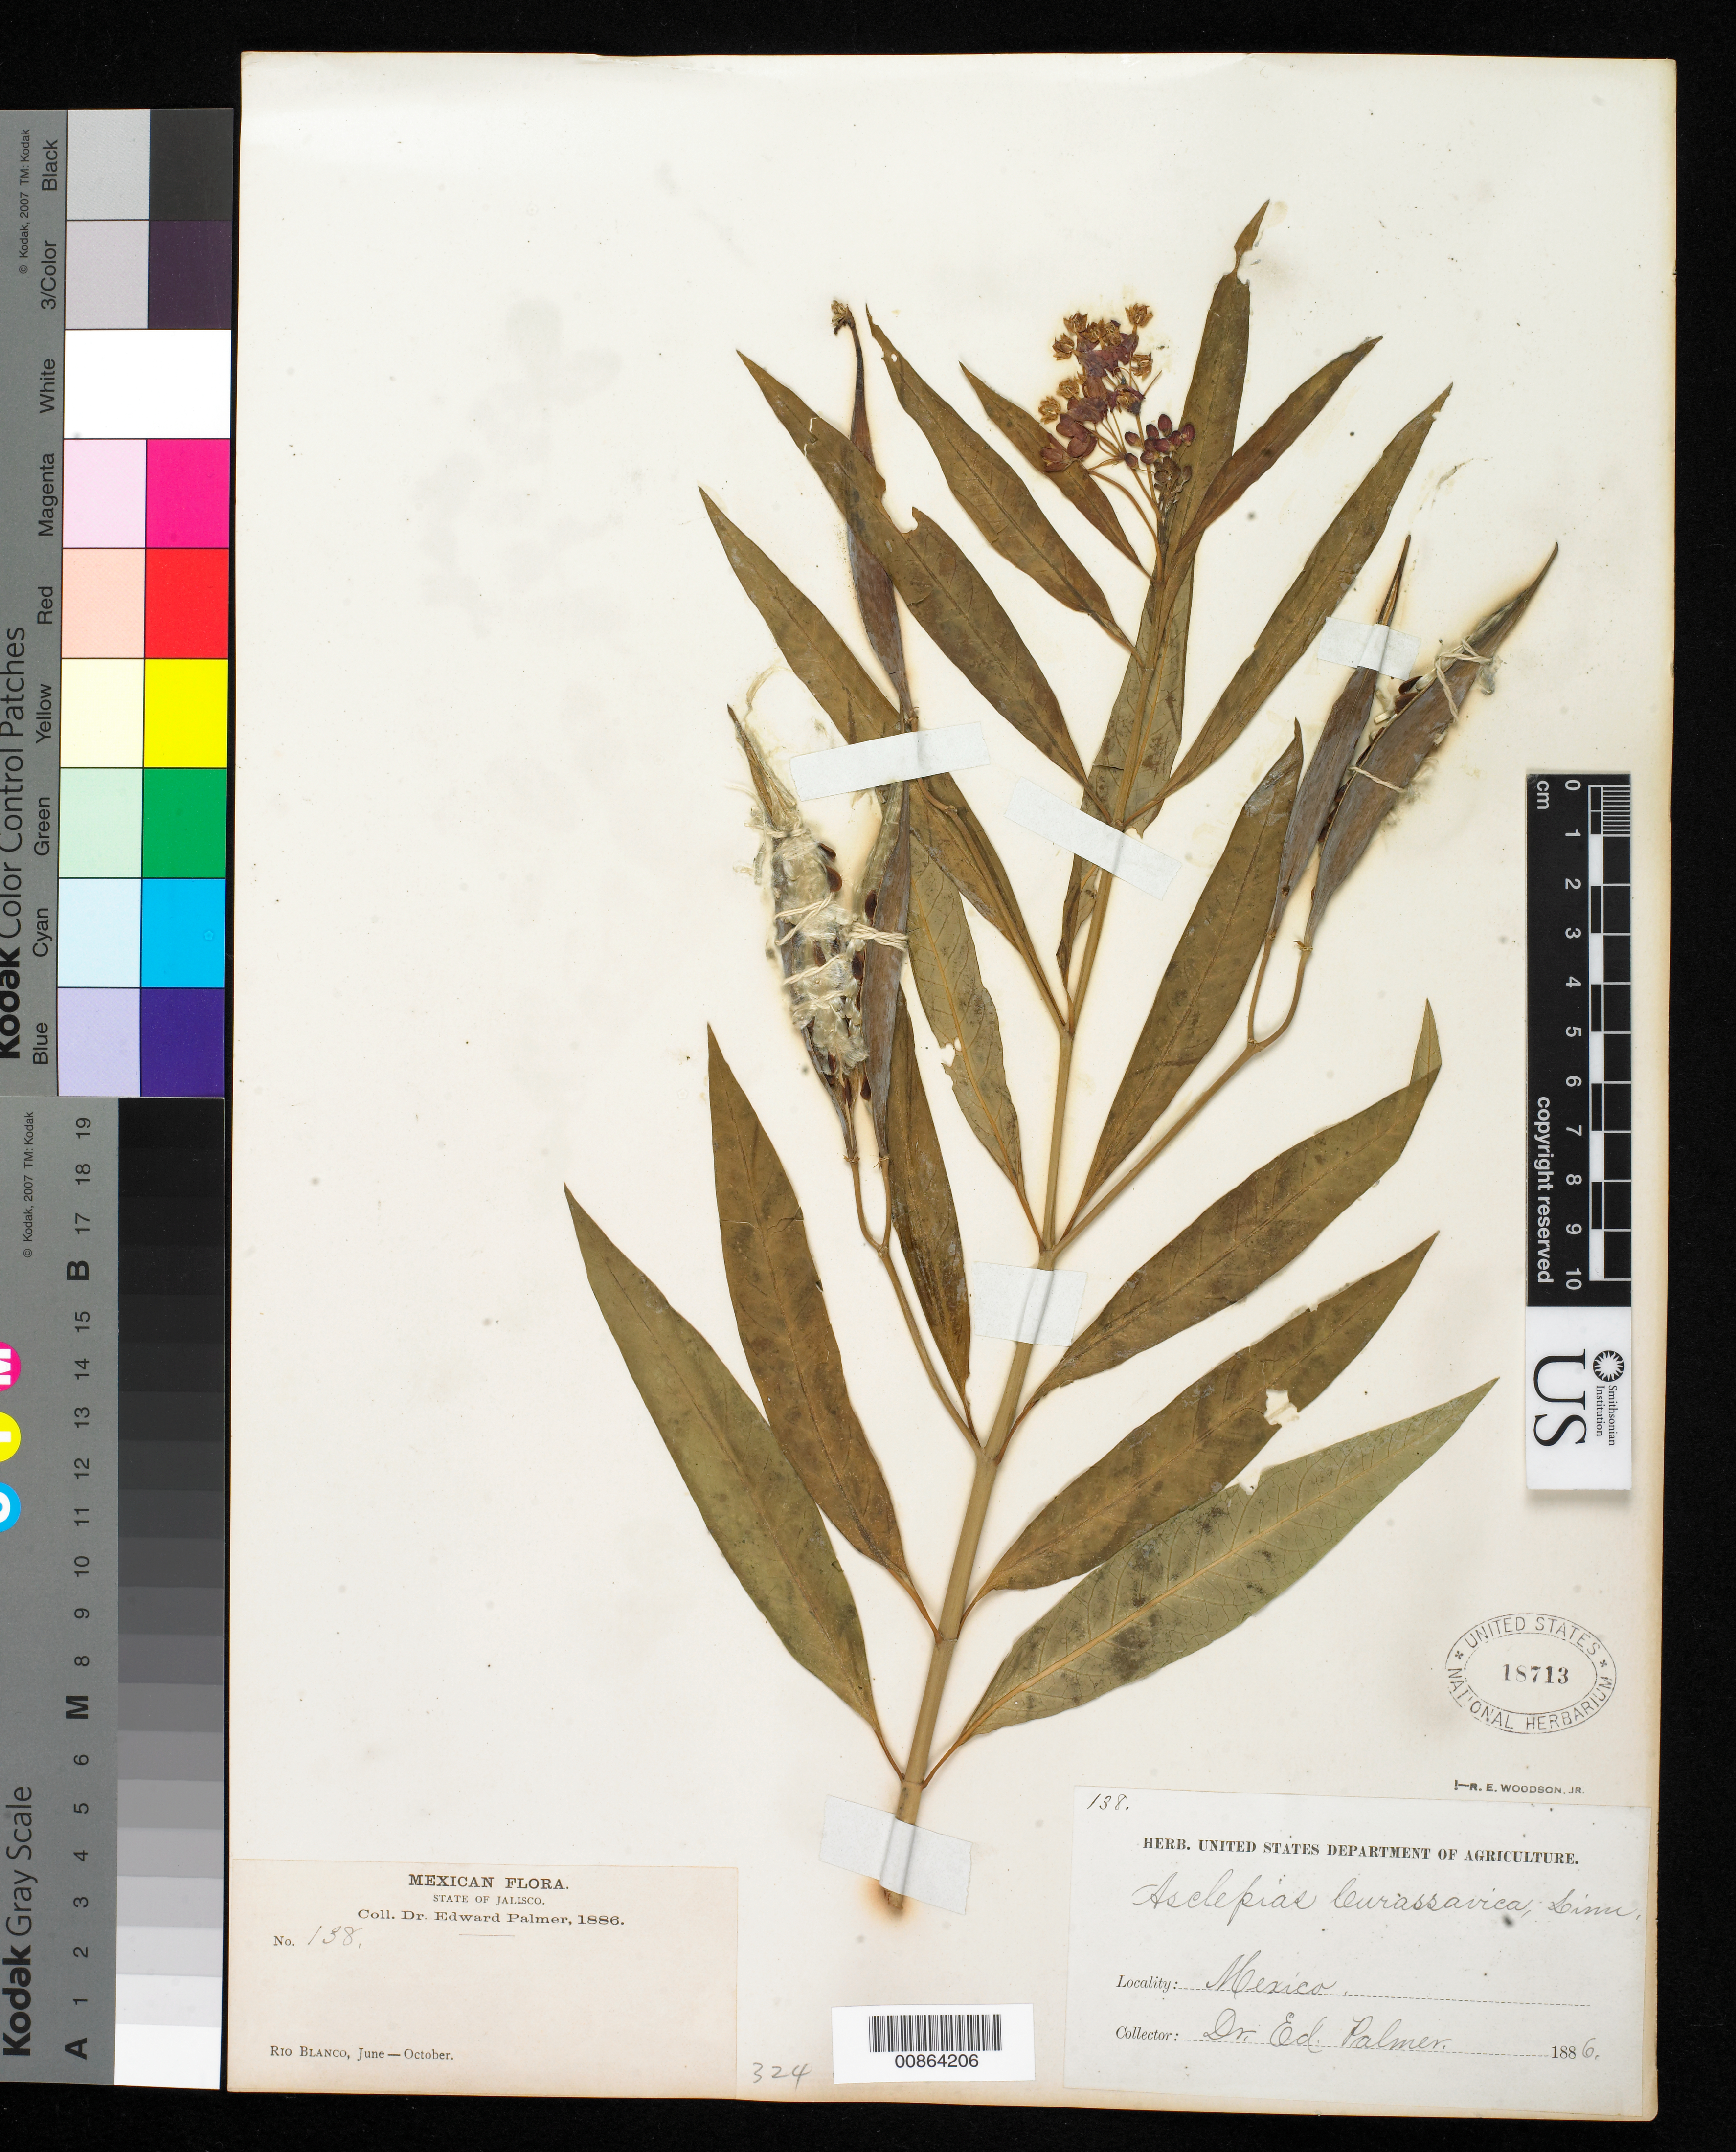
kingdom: Plantae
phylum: Tracheophyta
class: Magnoliopsida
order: Gentianales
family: Apocynaceae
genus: Asclepias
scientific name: Asclepias curassavica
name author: L.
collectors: E. Palmer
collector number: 138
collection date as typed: Jun 1886 to -- Oct 1886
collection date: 1886-06/1886-10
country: Mexico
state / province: Jalisco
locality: Río Blanco, Jalisco.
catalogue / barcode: US 18713